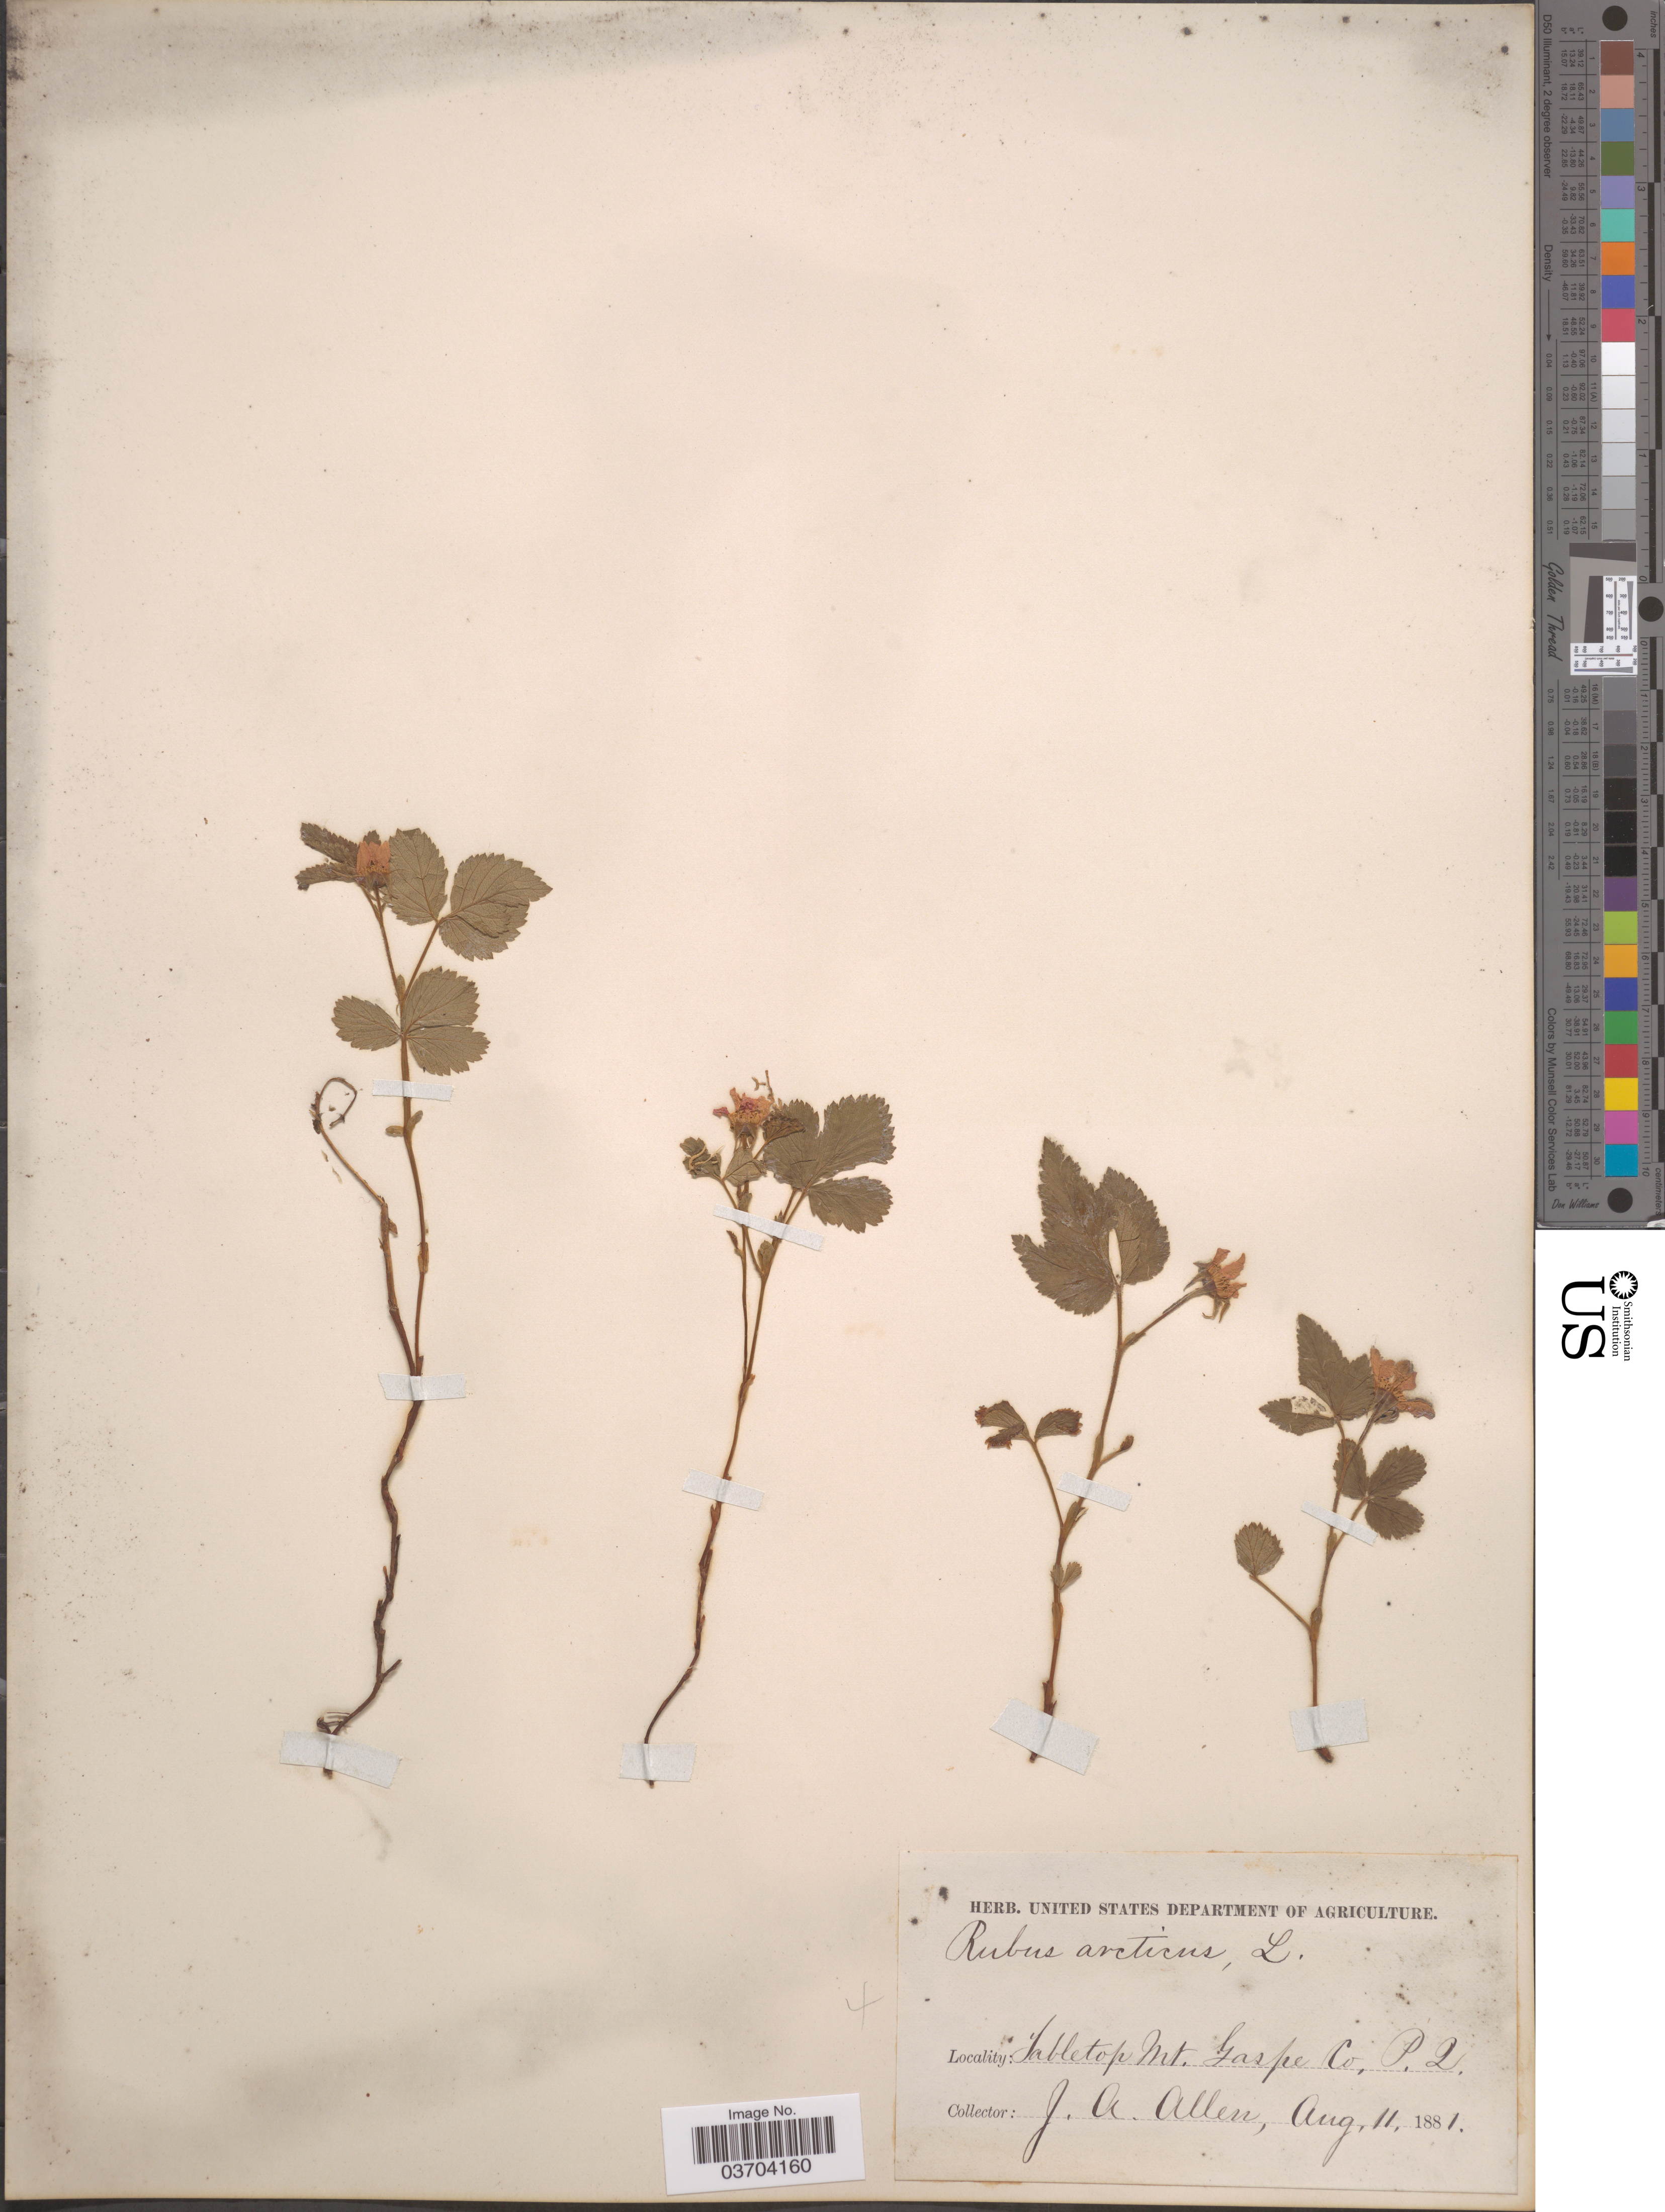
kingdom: Plantae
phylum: Tracheophyta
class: Magnoliopsida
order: Rosales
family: Rosaceae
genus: Rubus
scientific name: Rubus arcticus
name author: L.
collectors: J. Allen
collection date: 1881-08-11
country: Canada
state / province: Quebec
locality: Tabletop Mt. Gaspe Co., P. Q.